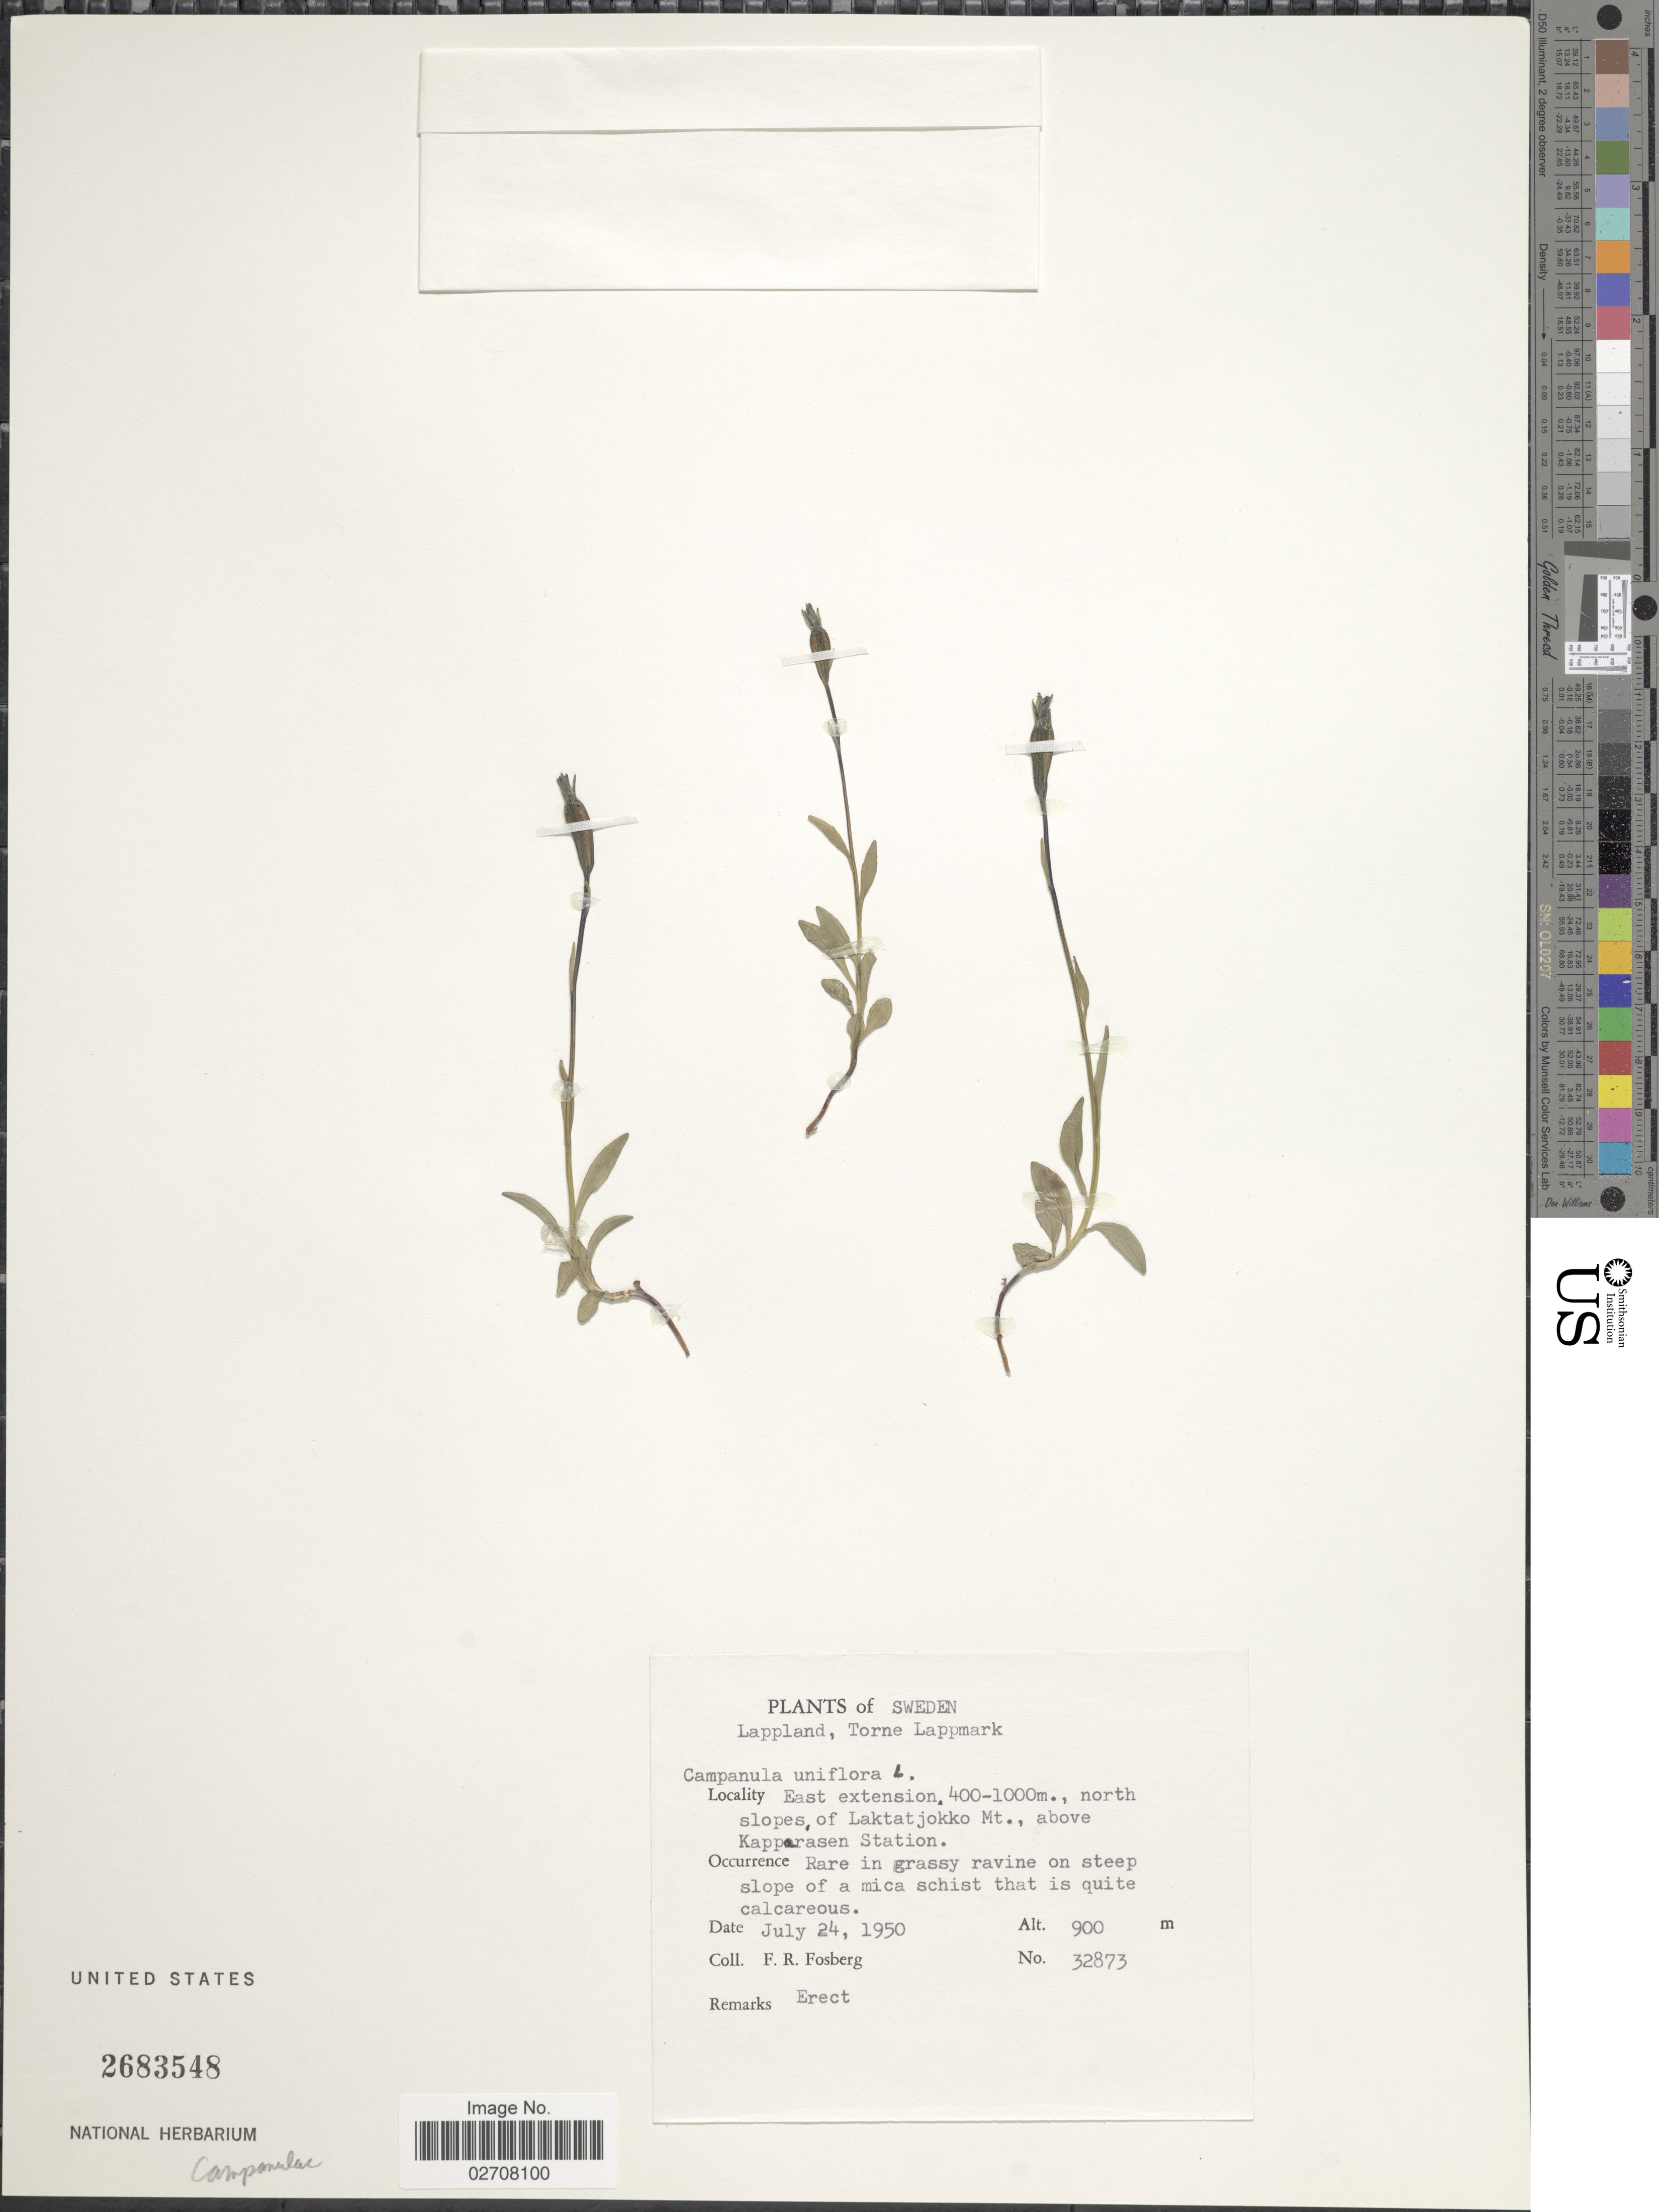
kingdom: Plantae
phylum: Tracheophyta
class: Magnoliopsida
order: Asterales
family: Campanulaceae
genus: Campanula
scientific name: Campanula uniflora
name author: L.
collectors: F. R. Fosberg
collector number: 32873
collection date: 1950-07-24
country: Sweden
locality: Lappland, Torne Lapmark. East extension 400-1000m., north slopes, of Laktatjokko Mt., above Kapp [illegible text]rasen Station.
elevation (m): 900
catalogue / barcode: US 2683548